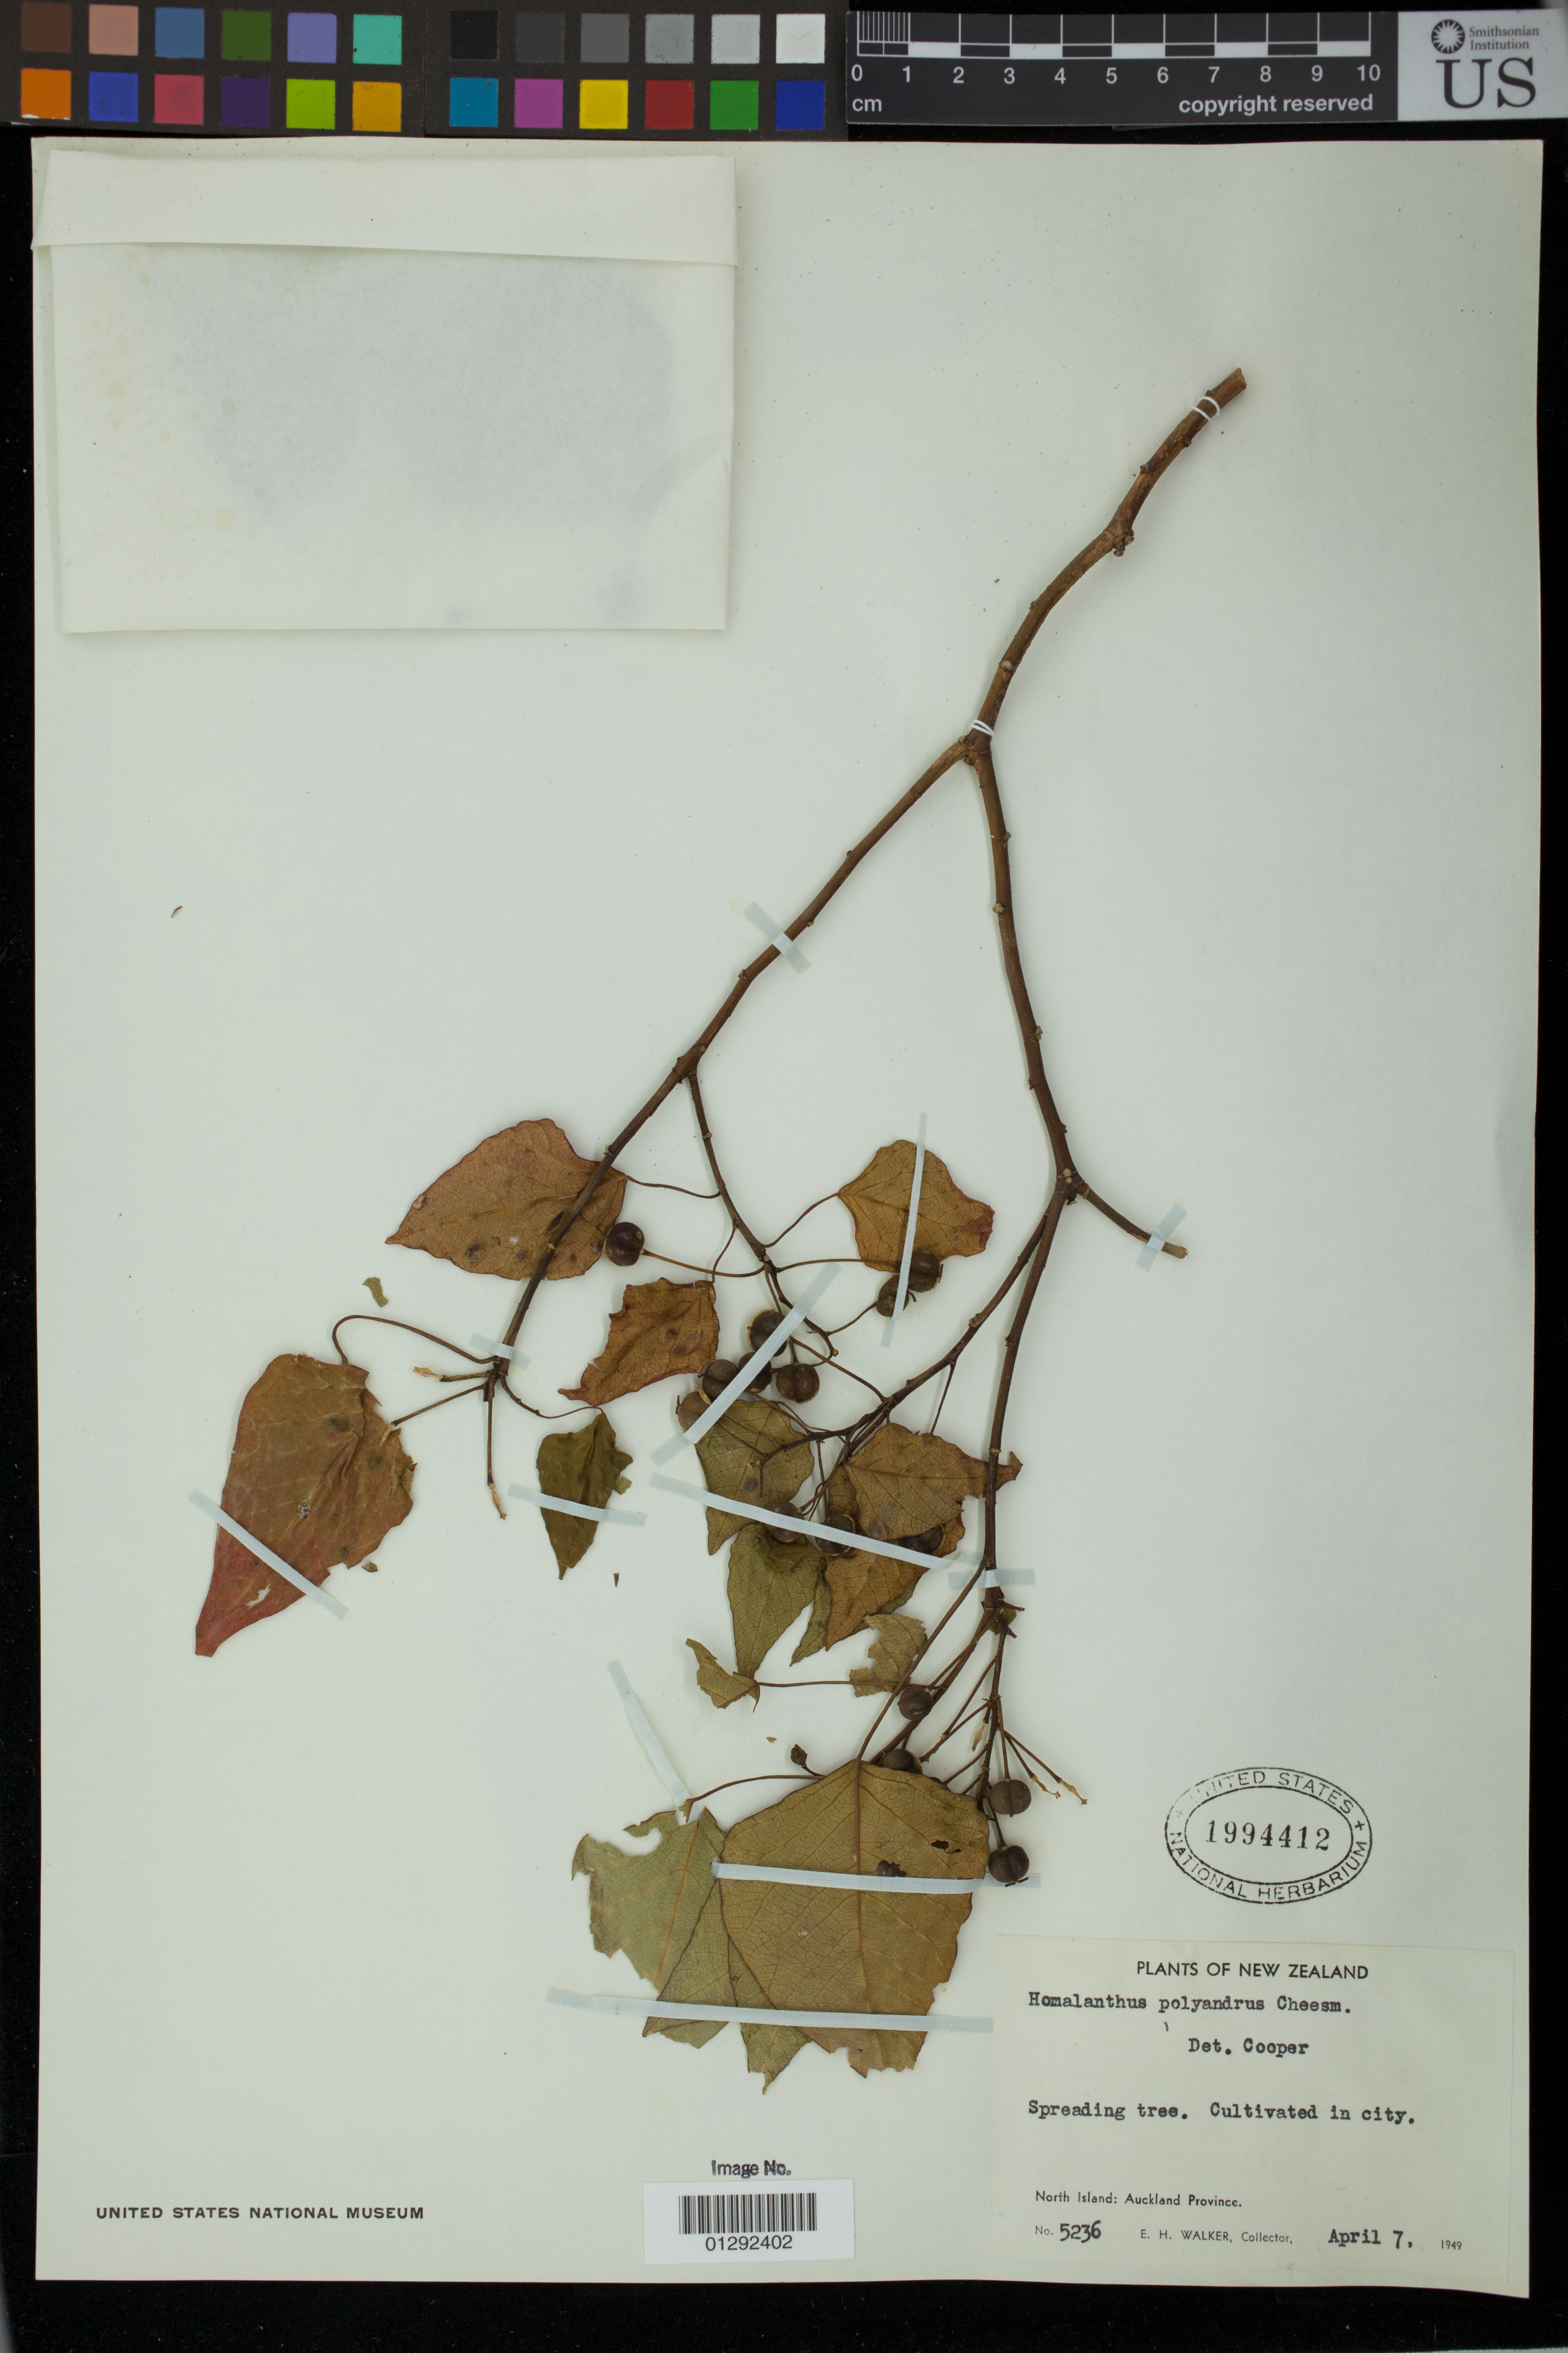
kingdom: Plantae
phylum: Tracheophyta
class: Magnoliopsida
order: Malpighiales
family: Euphorbiaceae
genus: Homalanthus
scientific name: Homalanthus polyadenius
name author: Pax & K. Hoffm.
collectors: E. H. Walker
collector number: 5236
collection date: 1949-04-07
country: New Zealand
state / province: Auckland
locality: North Island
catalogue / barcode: US 1994412